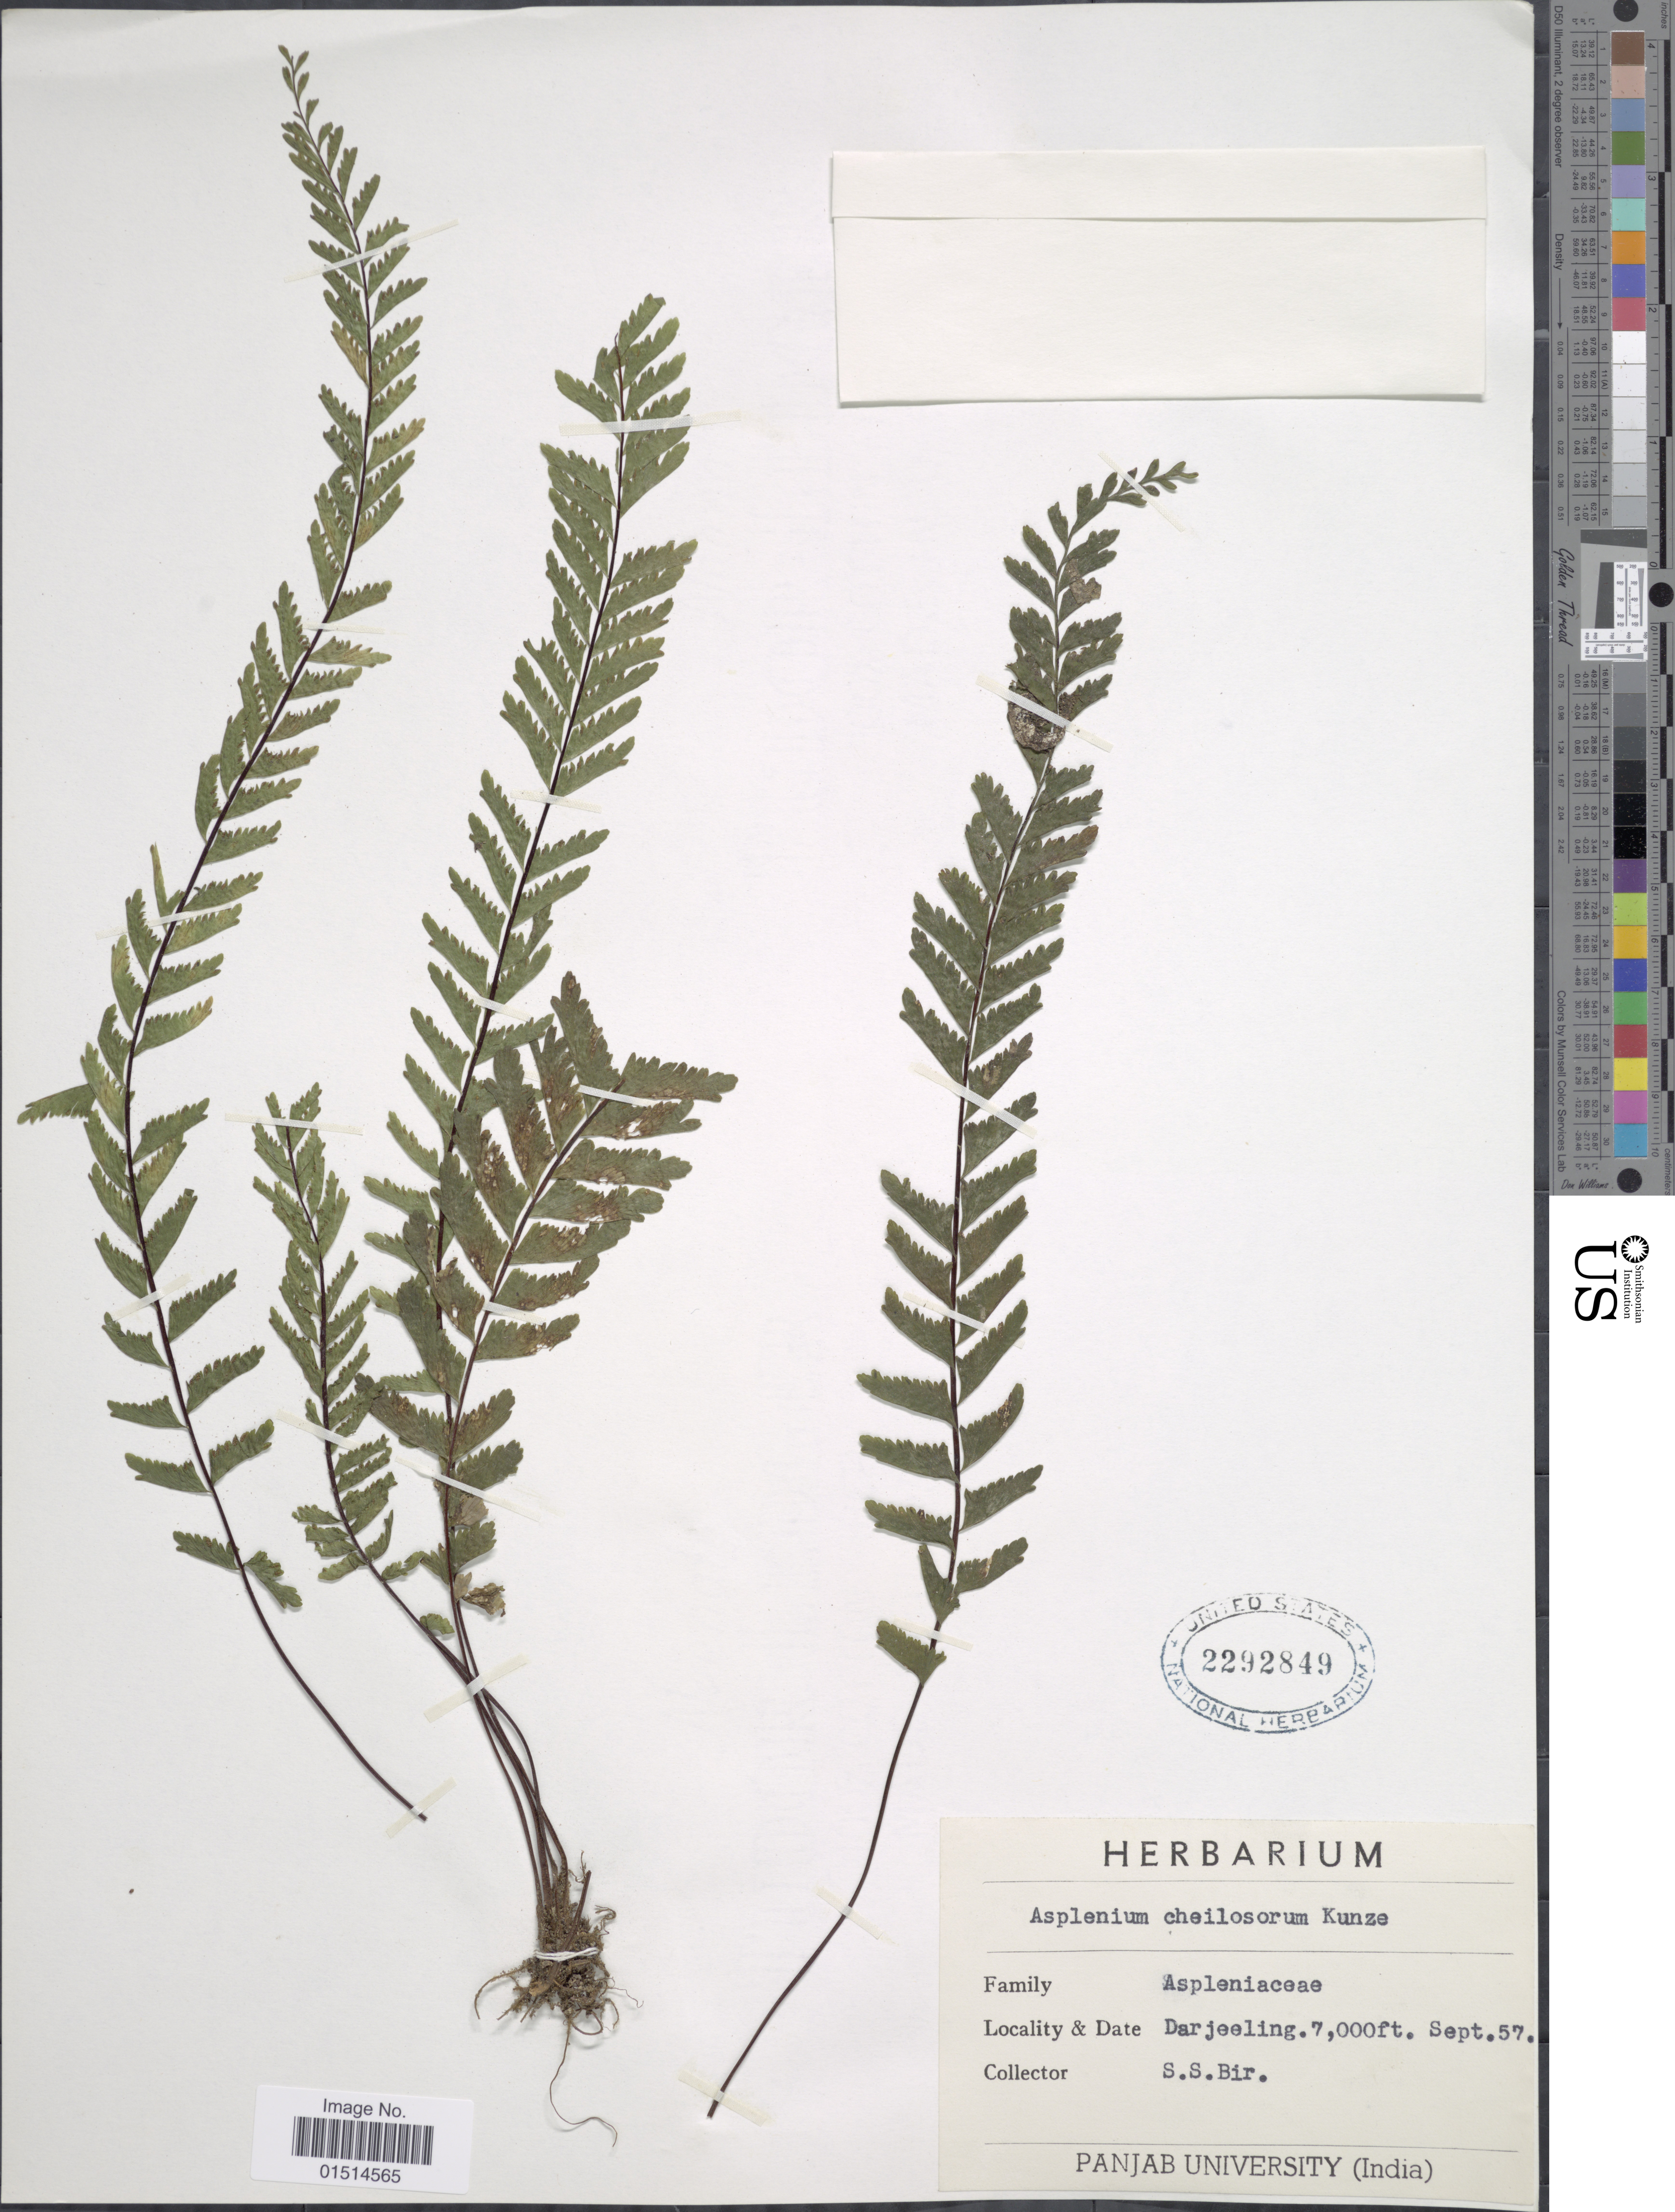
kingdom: Plantae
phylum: Tracheophyta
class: Polypodiopsida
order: Polypodiales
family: Aspleniaceae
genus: Asplenium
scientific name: Asplenium cheilosorum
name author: Kunze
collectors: S. S. Bir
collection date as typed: Transcribed d/m/y: /9/57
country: India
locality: Darjeeling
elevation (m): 2134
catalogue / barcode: US 2292849